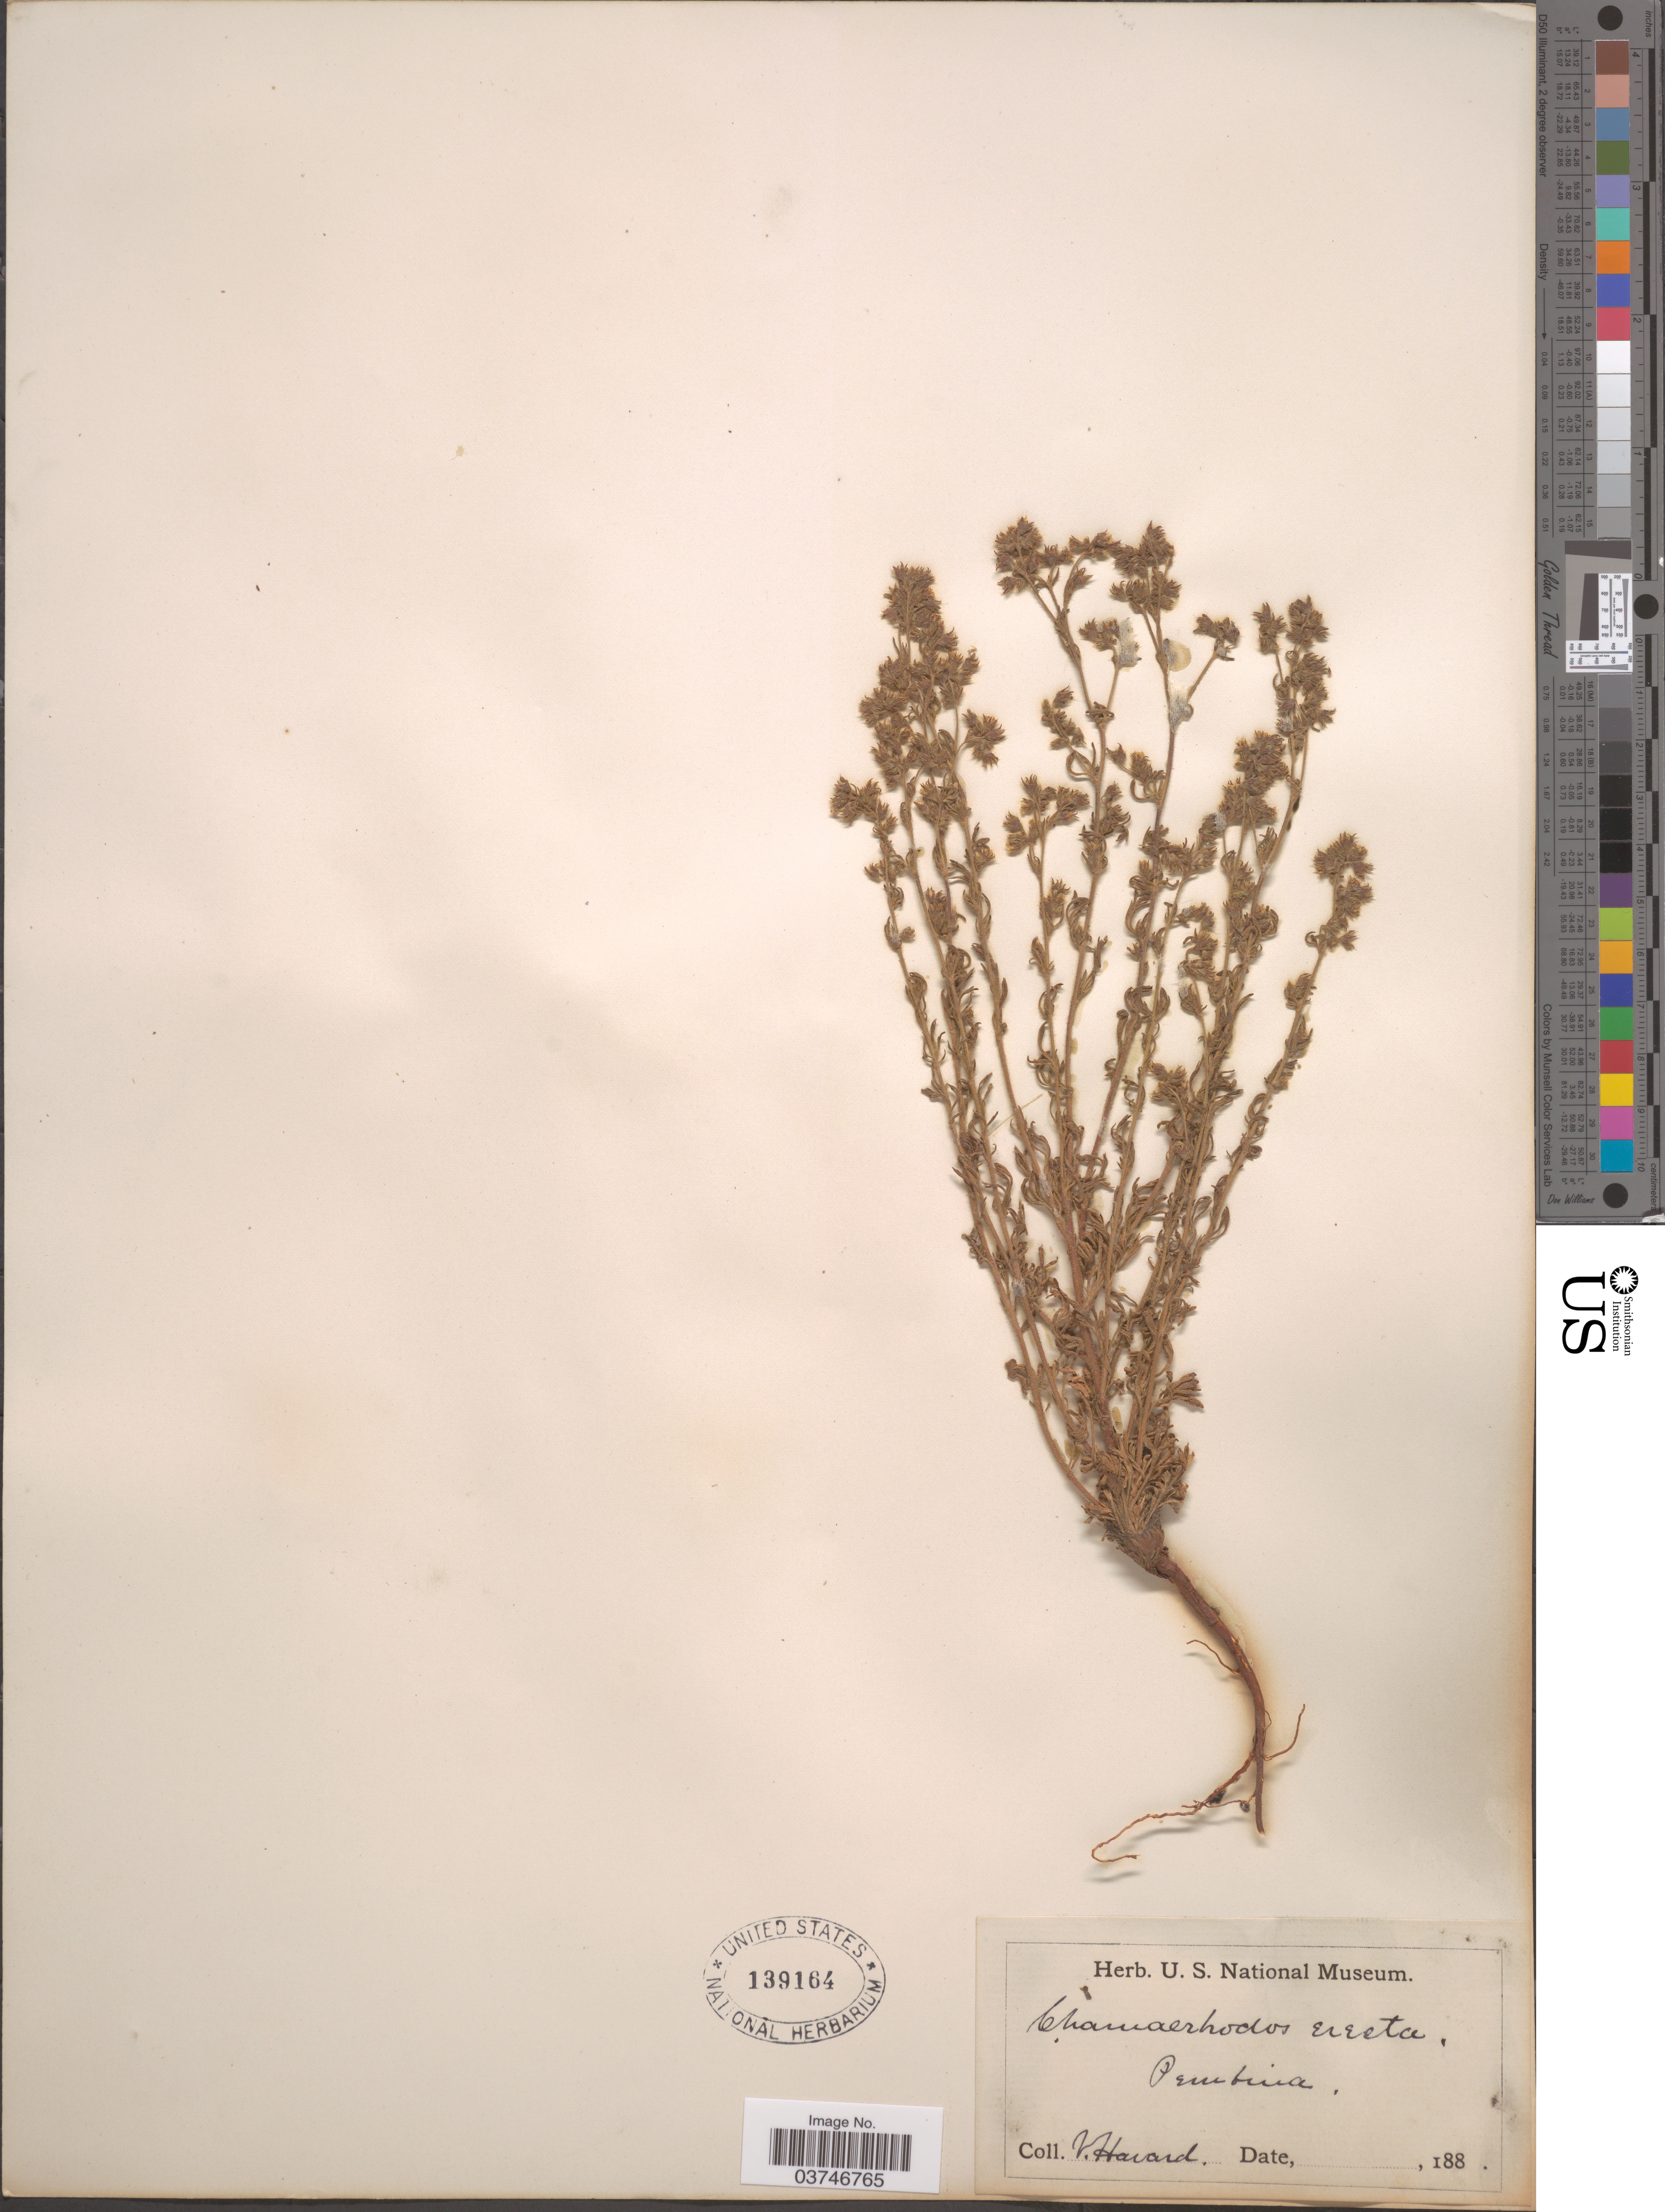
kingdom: Plantae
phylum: Tracheophyta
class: Magnoliopsida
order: Rosales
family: Rosaceae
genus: Chamaerhodos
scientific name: Chamaerhodos erecta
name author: (L.) Bunge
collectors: V. Havard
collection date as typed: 188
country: United States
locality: Pembina.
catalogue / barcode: US 139164